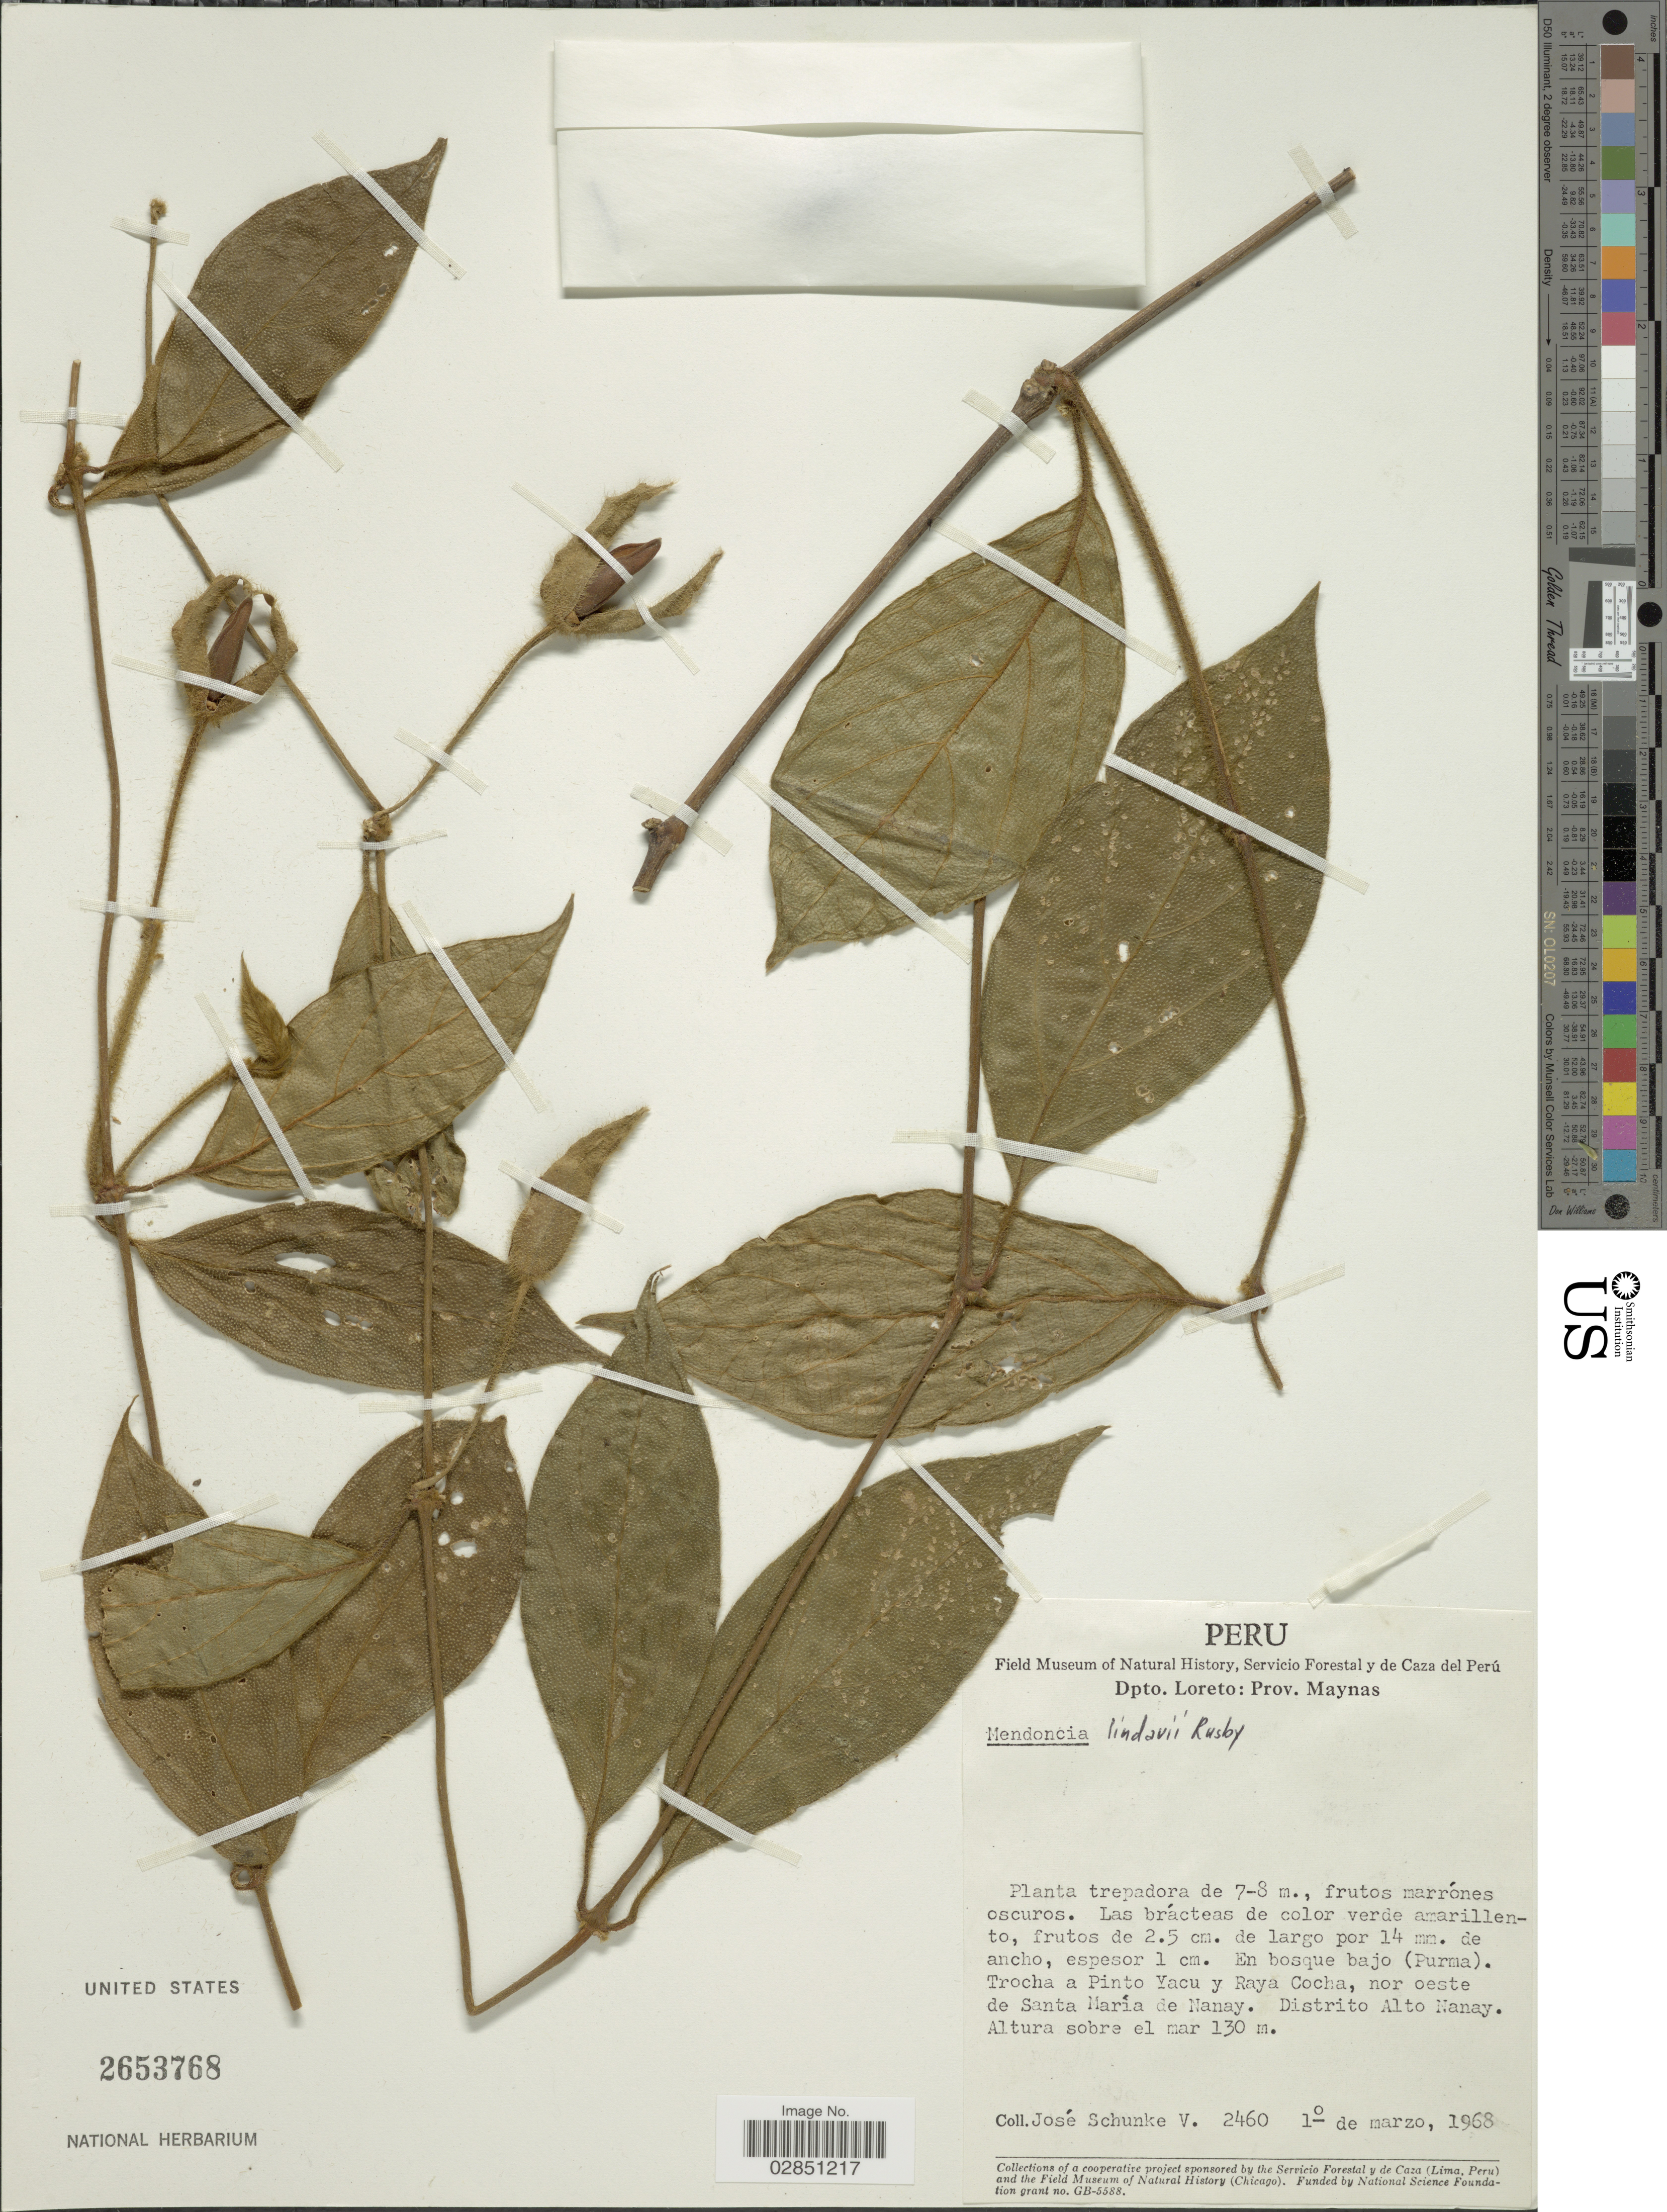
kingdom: Plantae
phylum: Tracheophyta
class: Magnoliopsida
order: Lamiales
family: Acanthaceae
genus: Mendoncia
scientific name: Mendoncia lindavii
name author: Rusby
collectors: J. Schunke Vigo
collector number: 2460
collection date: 1968-03-01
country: Peru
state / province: Loreto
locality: Dpto. Loreto: Prov. Maynas. En bosque bajo (Purma). Trocha a Pinto Yacu y Raya Cocha, nor oeste de Santa María de Nanay. Distrito Alto Nanay.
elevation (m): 130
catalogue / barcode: US 2653768